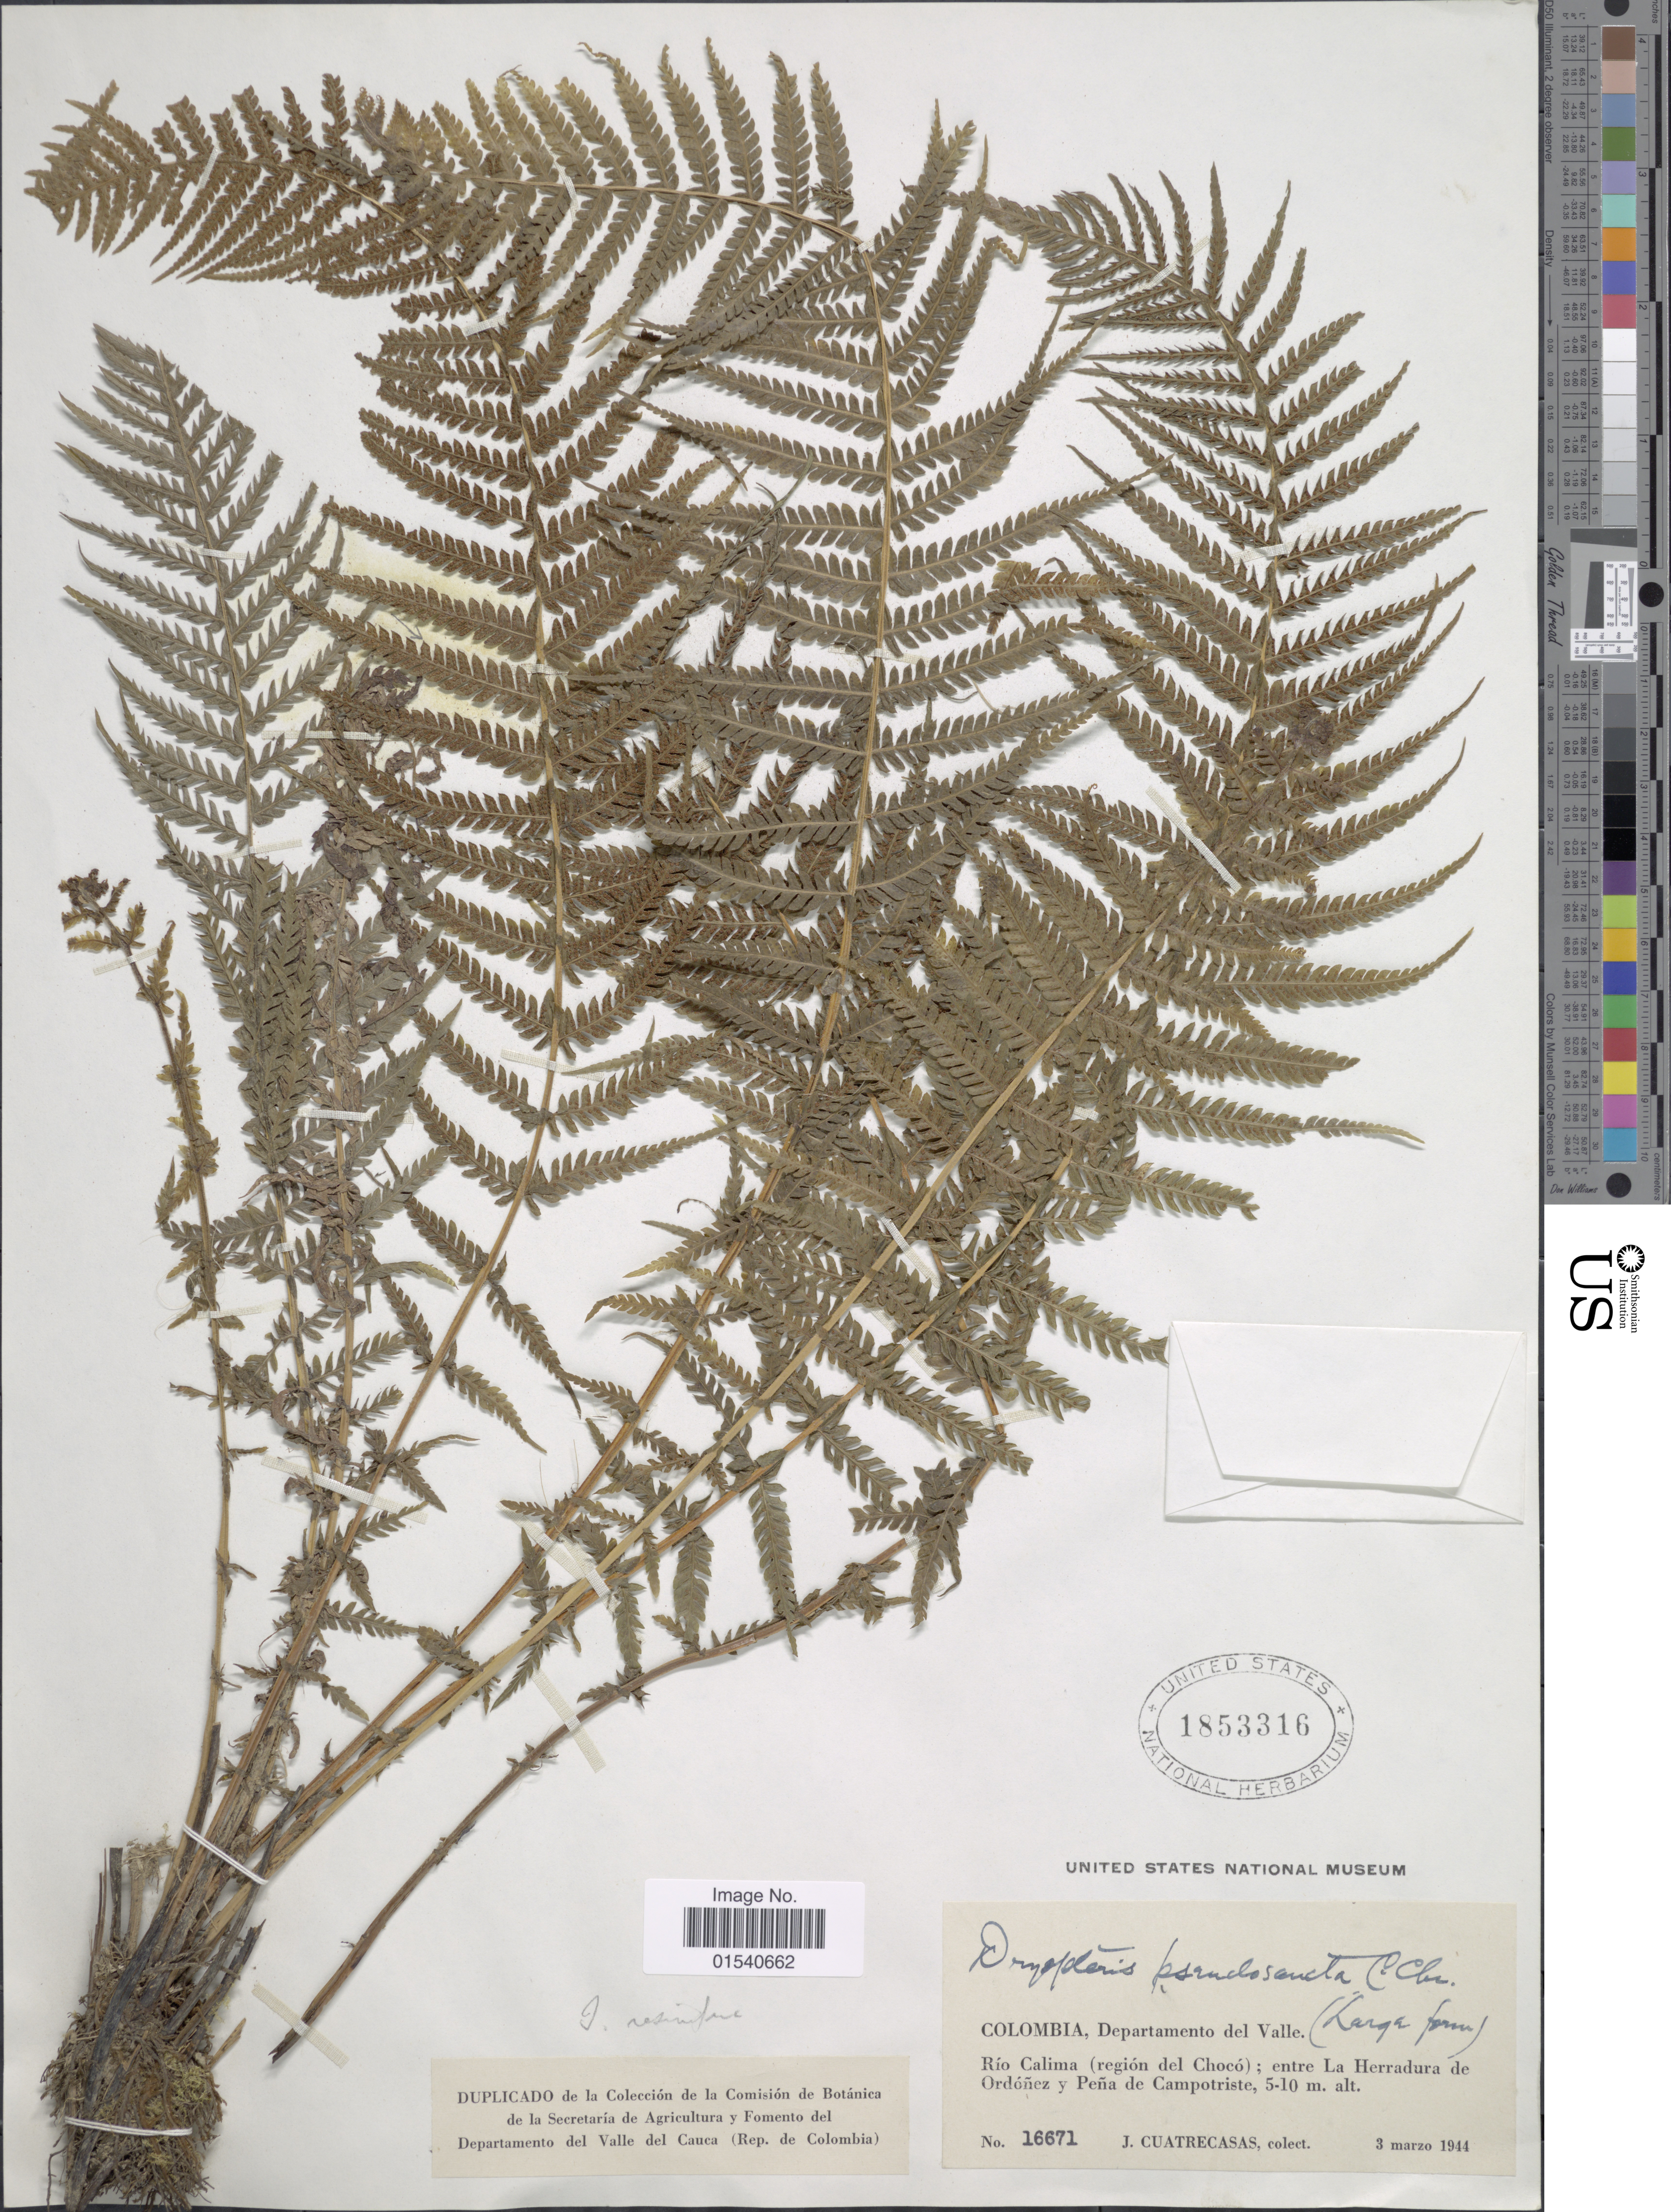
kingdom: Plantae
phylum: Tracheophyta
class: Polypodiopsida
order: Polypodiales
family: Thelypteridaceae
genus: Amauropelta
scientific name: Amauropelta resinifera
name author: (Desv.) Pic. Serm.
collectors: J. Cuatrecasas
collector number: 16671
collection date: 1944-03-03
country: Colombia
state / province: Valle del Cauca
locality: Departamento del Valle. Río Calima (región del Chocó); entre La Herradura de Ordóñez y Peña de Campotriste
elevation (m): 5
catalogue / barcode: US 1853316